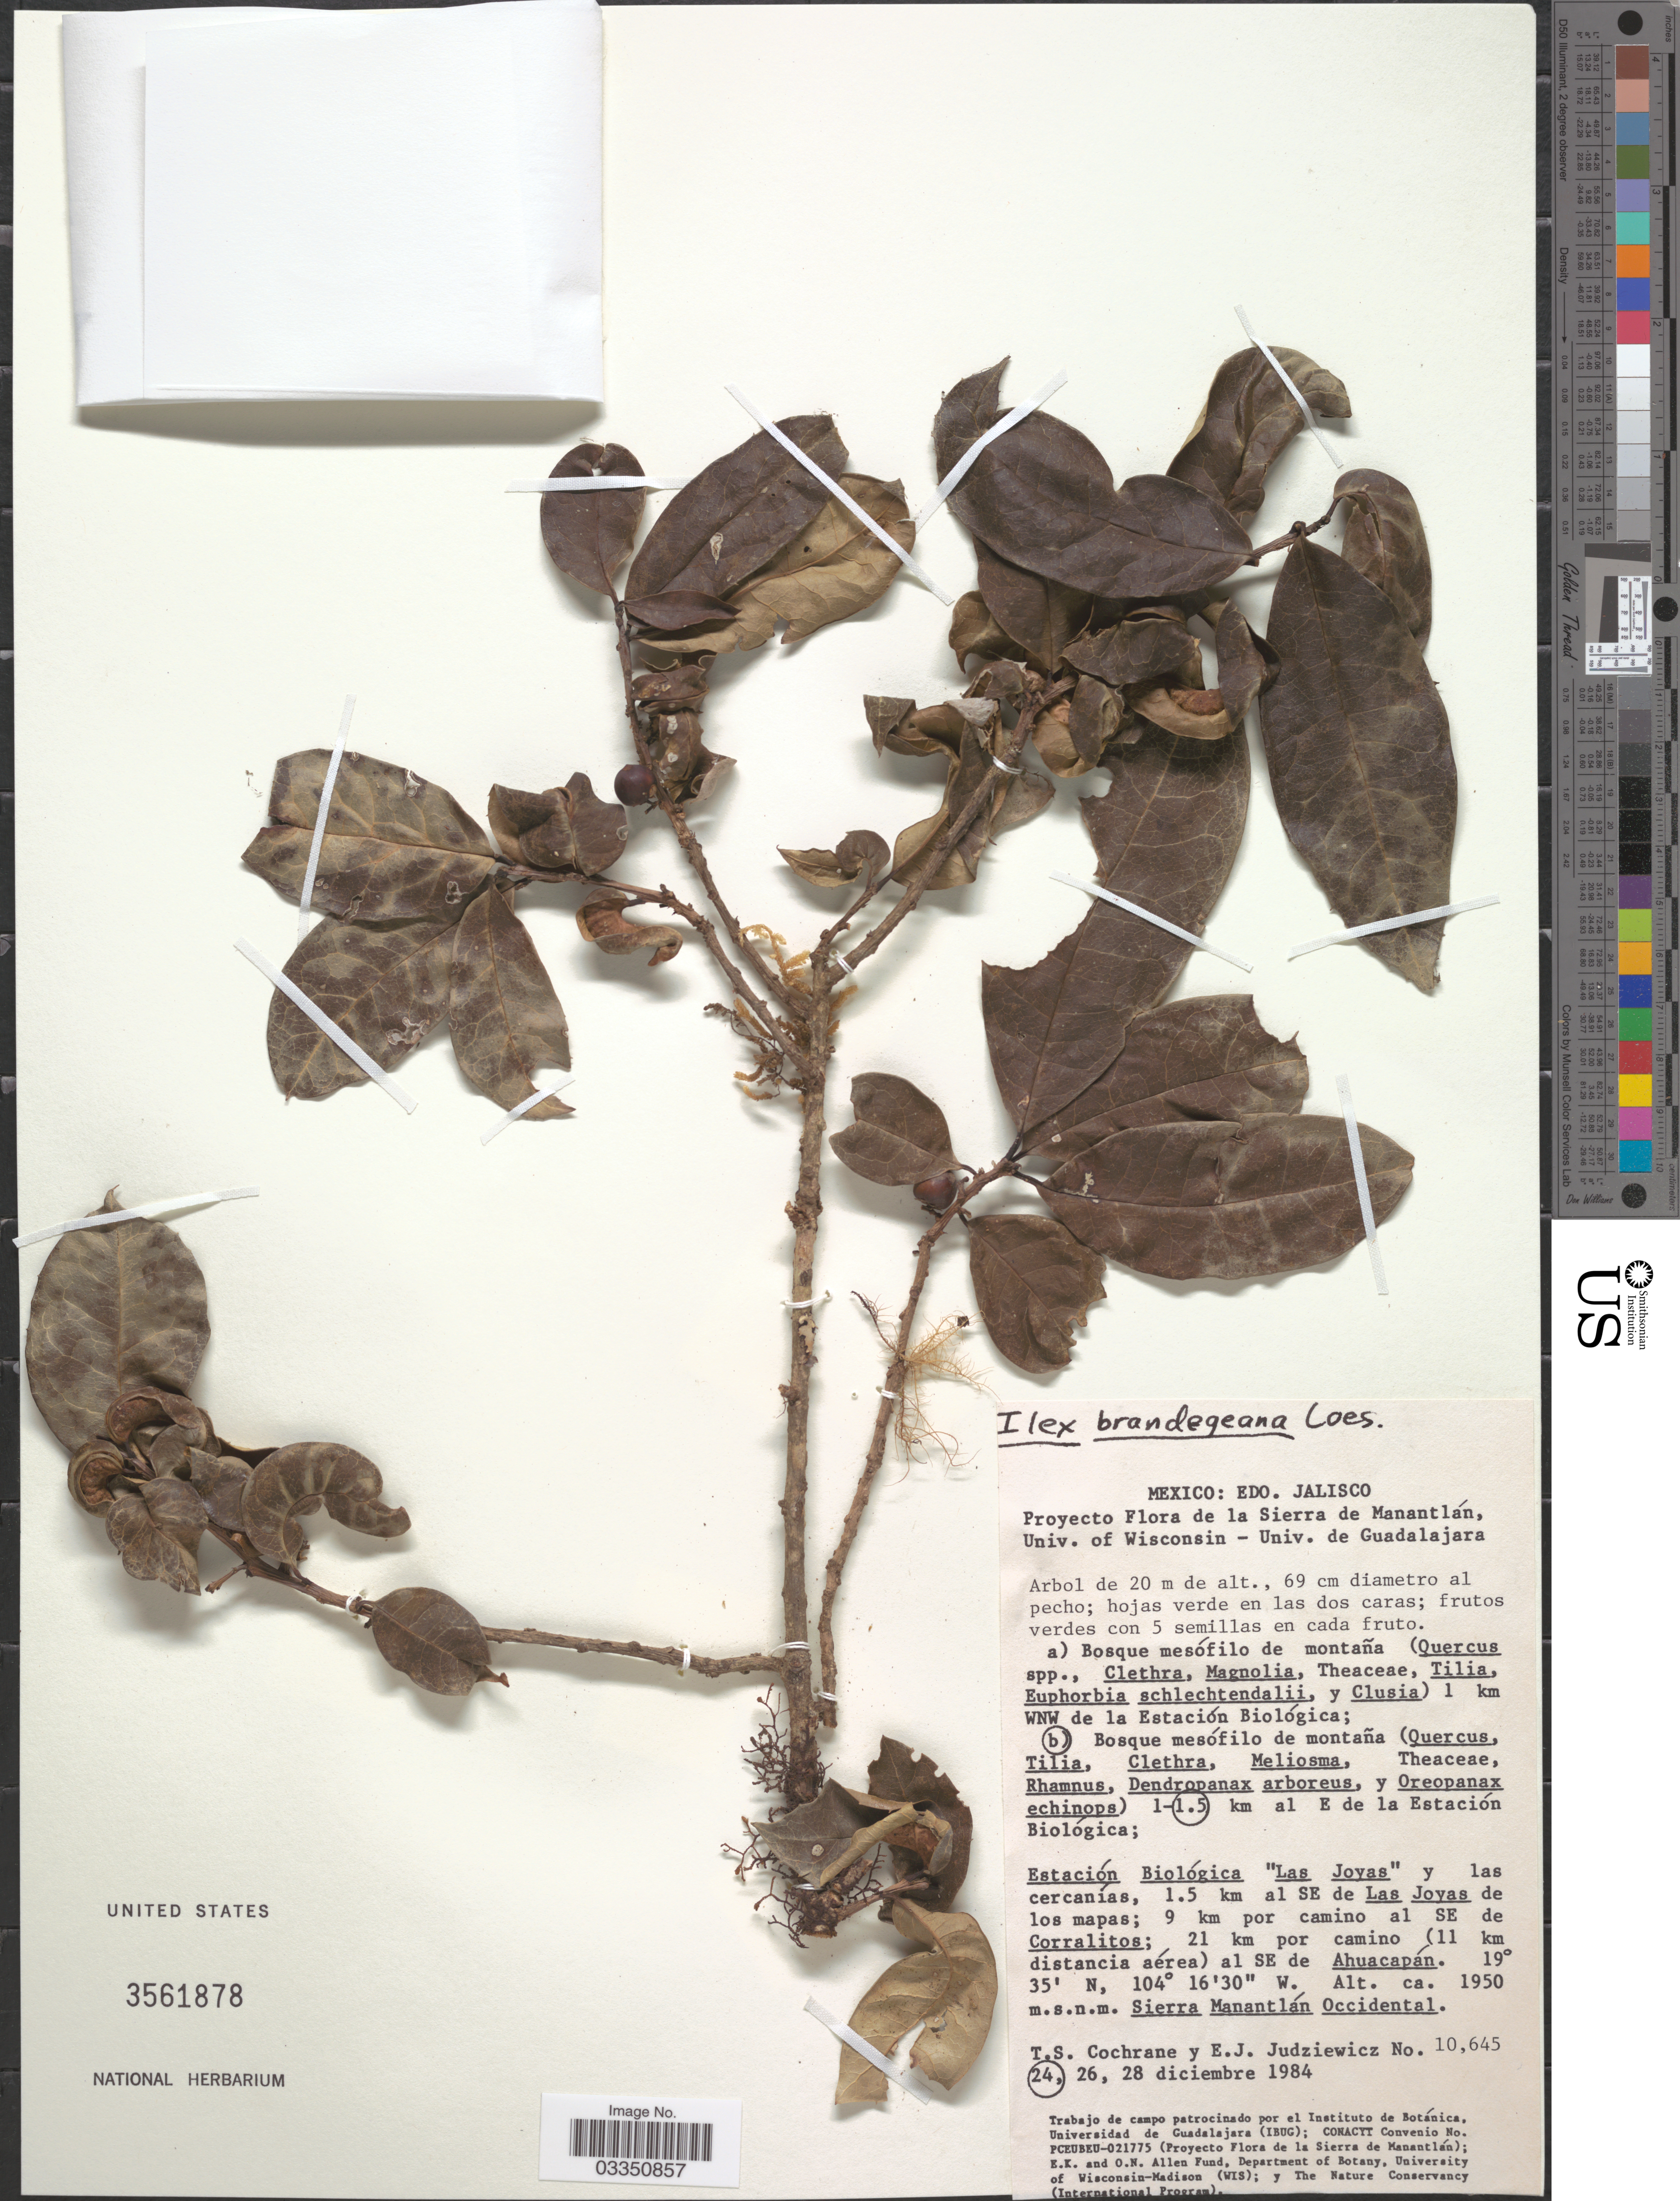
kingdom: Plantae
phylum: Tracheophyta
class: Magnoliopsida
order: Aquifoliales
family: Aquifoliaceae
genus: Ilex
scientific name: Ilex brandegeana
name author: Loes.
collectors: T. S. Cochrane & E. J. Judziewicz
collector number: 10645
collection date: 1984-12-24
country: Mexico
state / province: Jalisco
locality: Sierra de Manantlán, 1.5 km al E de la Estación Biológica, Estación Biológica "Las Joyas" y las cercanías, 1.5 km al SE de Las Joyas de los mapas; 9 km por camino al SE de Corralitos; 21 km por camino (11 km distancia aérea) al SE de Ahuacapán, Sierra Manantlán Occidental.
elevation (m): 1950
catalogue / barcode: US 3561878